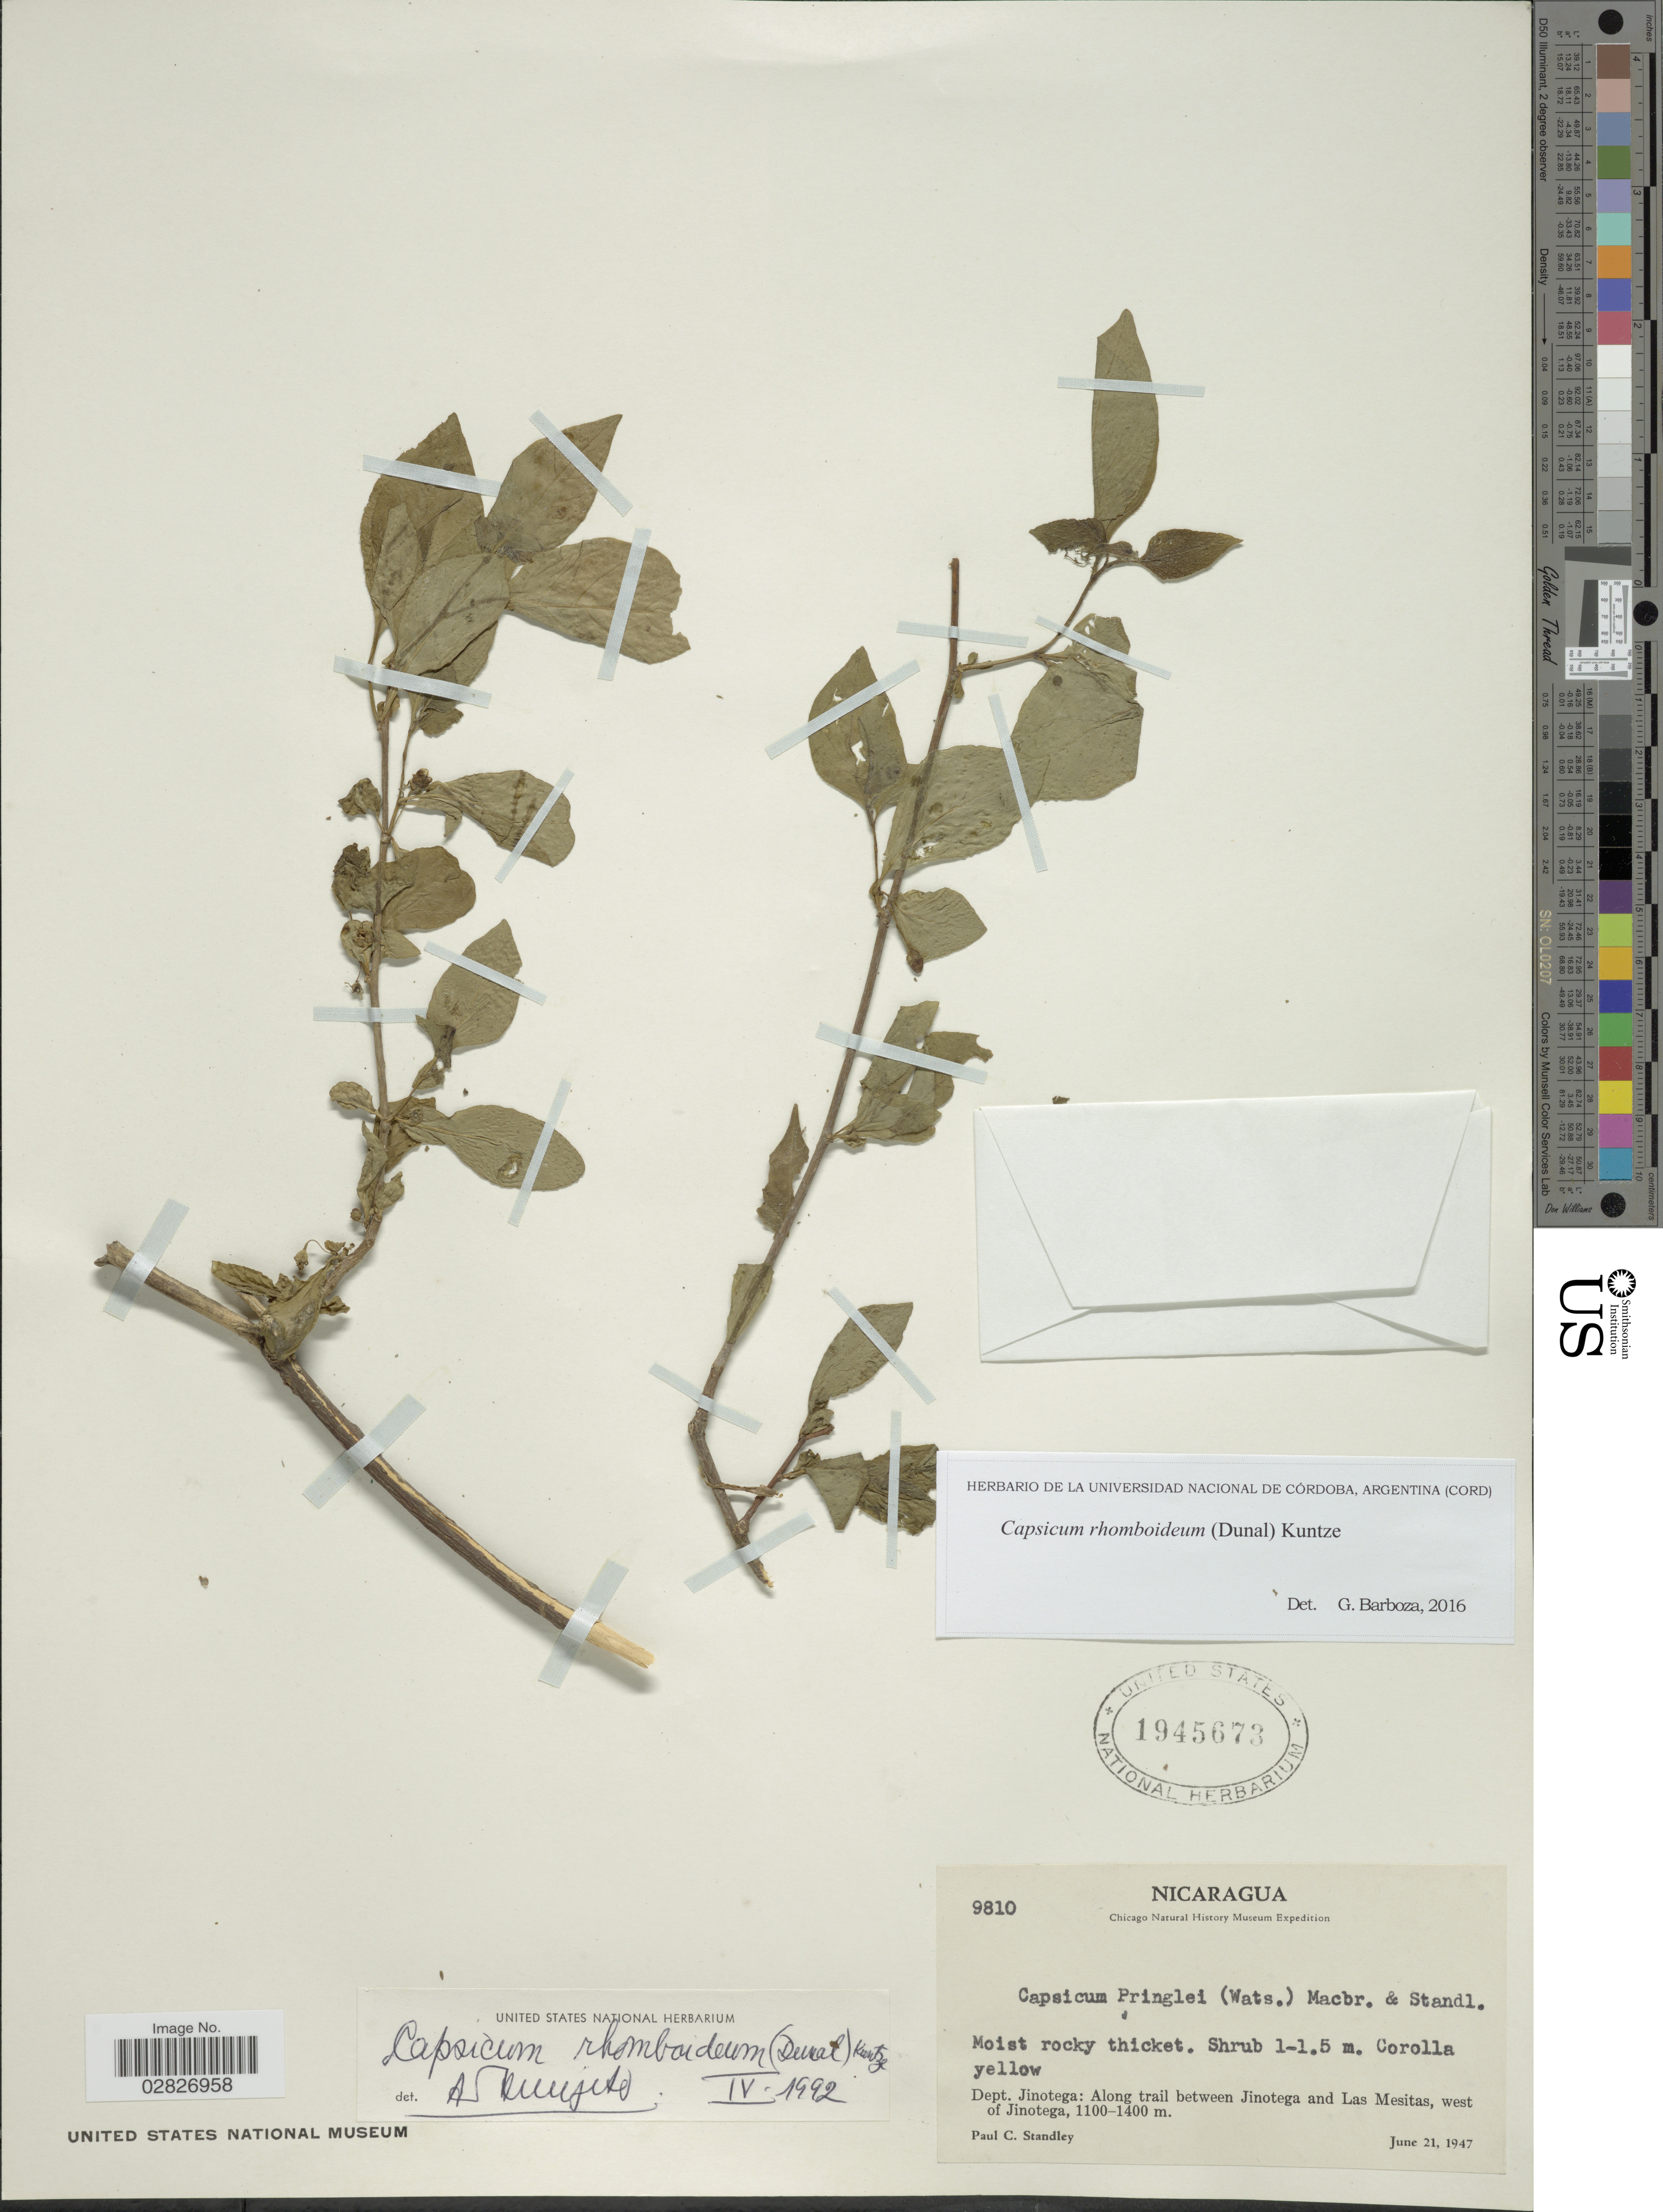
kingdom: Plantae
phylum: Tracheophyta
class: Magnoliopsida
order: Solanales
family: Solanaceae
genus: Capsicum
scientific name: Capsicum rhomboideum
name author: (Humb. & Bonpl. ex Dunal) Kuntze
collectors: P. C. Standley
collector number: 9810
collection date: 1947-06-21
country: Nicaragua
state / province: Jinotega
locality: Dept. Jinotega, Along trail between Jinotega and Las Mesitas, west of Jinotega.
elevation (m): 1100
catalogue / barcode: US 1945673